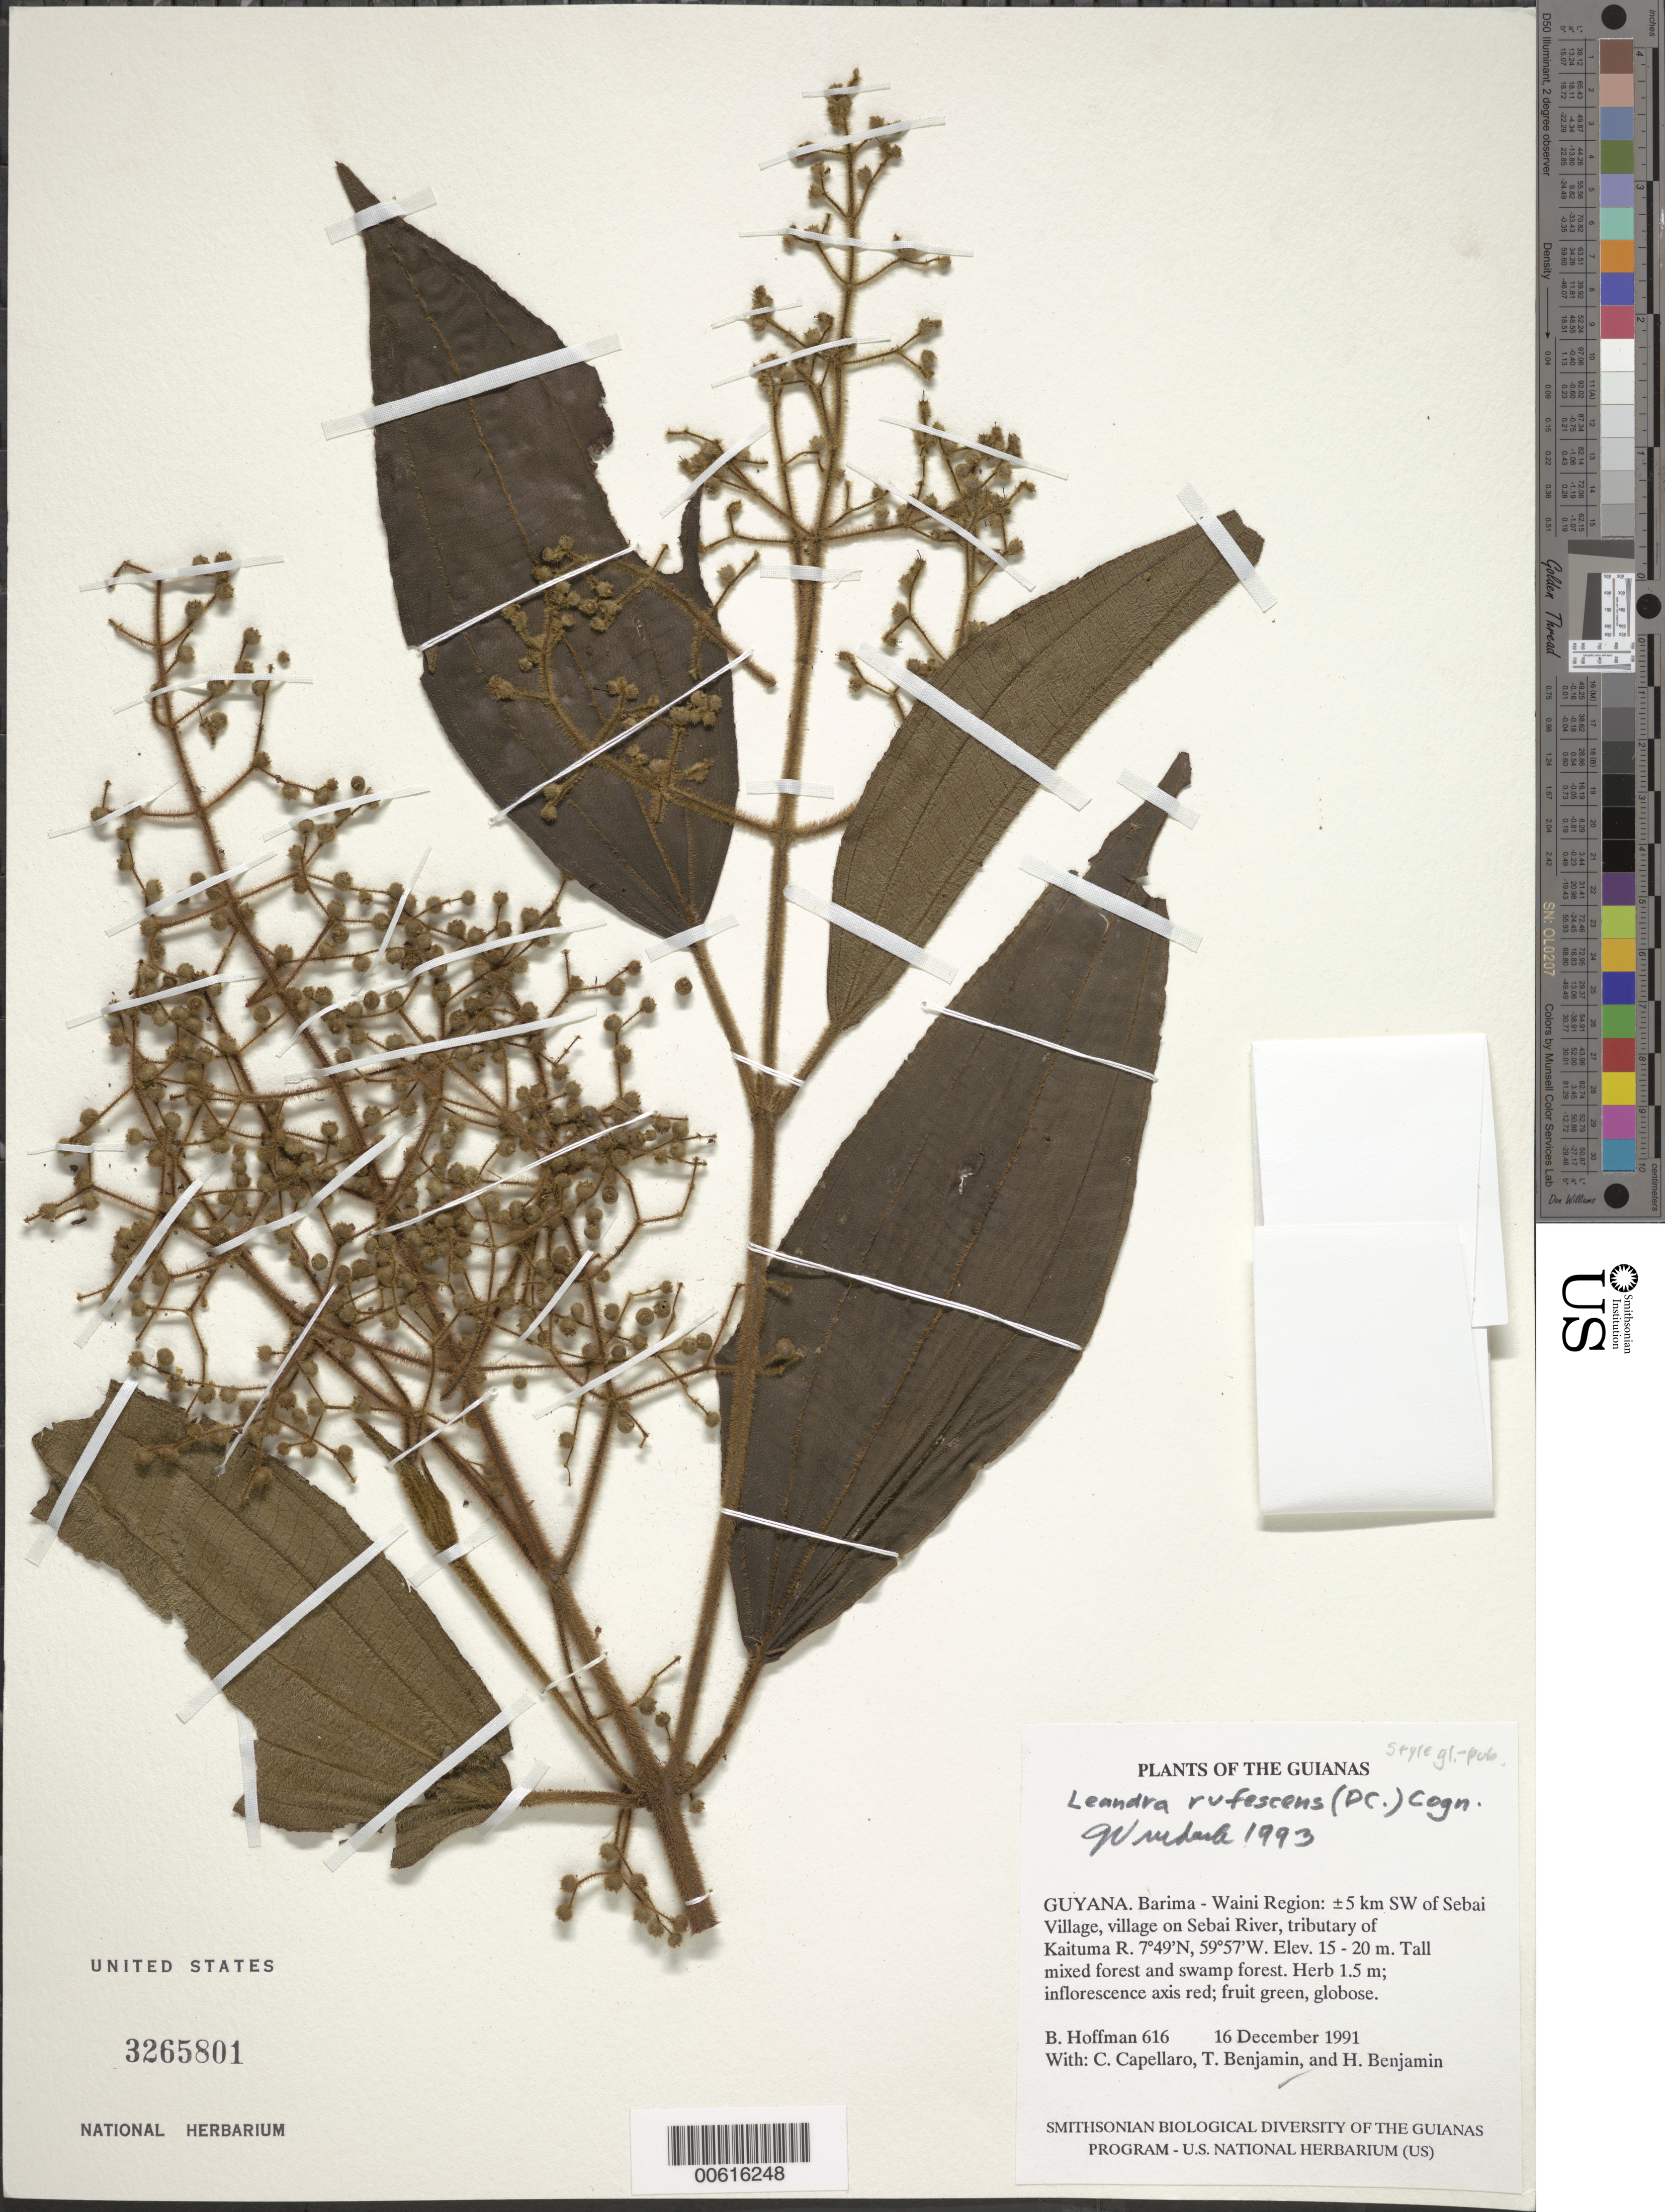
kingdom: Plantae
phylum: Tracheophyta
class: Magnoliopsida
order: Myrtales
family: Melastomataceae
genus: Leandra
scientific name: Leandra rufescens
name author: (DC.) Cogn.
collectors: B. Hoffman, C. Capellaro, T. Benjamin & H. Benjamin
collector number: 616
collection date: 1991-12-16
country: Guyana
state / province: Barima-Waini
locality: The Guianas, Barima-Waini Region: ± 5 km SW of Sebai Village, village on Sebai River, tributary of Kaituma R.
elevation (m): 15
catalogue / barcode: US 3265801